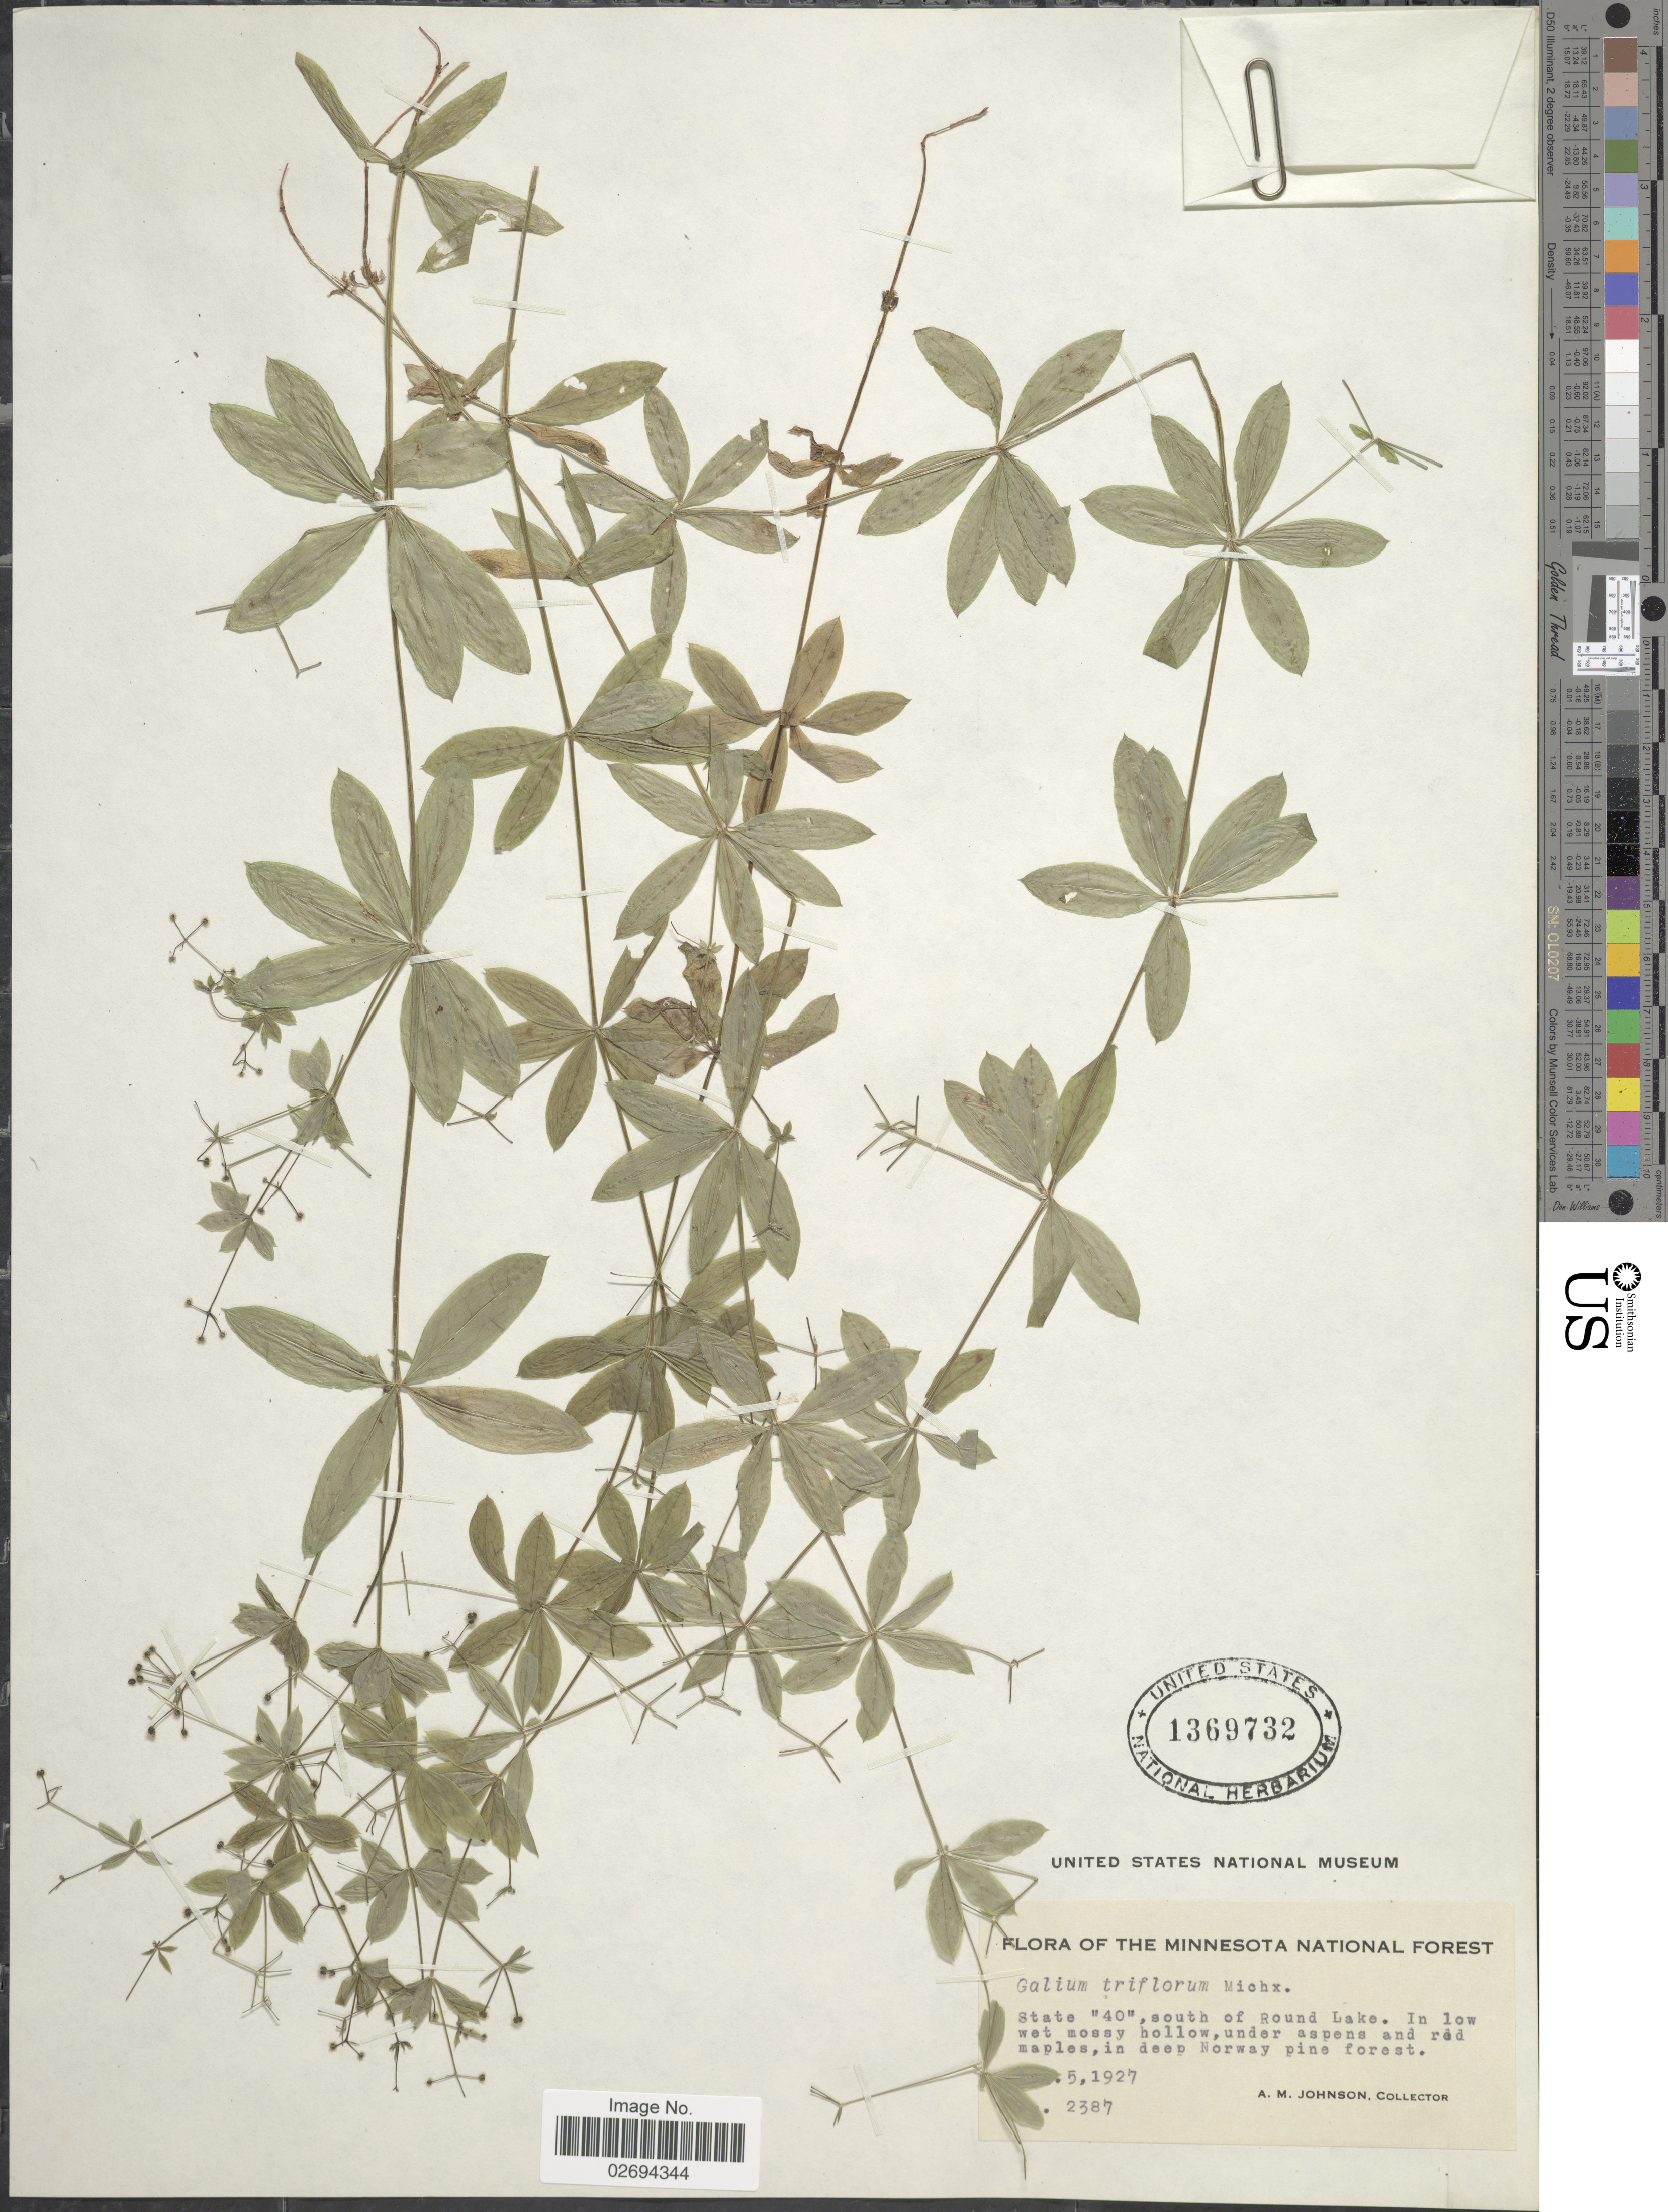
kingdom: Plantae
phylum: Tracheophyta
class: Magnoliopsida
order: Gentianales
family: Rubiaceae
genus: Galium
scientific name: Galium triflorum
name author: Michx.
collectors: A. M. Johnson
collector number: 2387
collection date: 1927-05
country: United States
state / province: Minnesota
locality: Minnesota National Forest. State "40", south of Round Lake.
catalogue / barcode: US 1369732